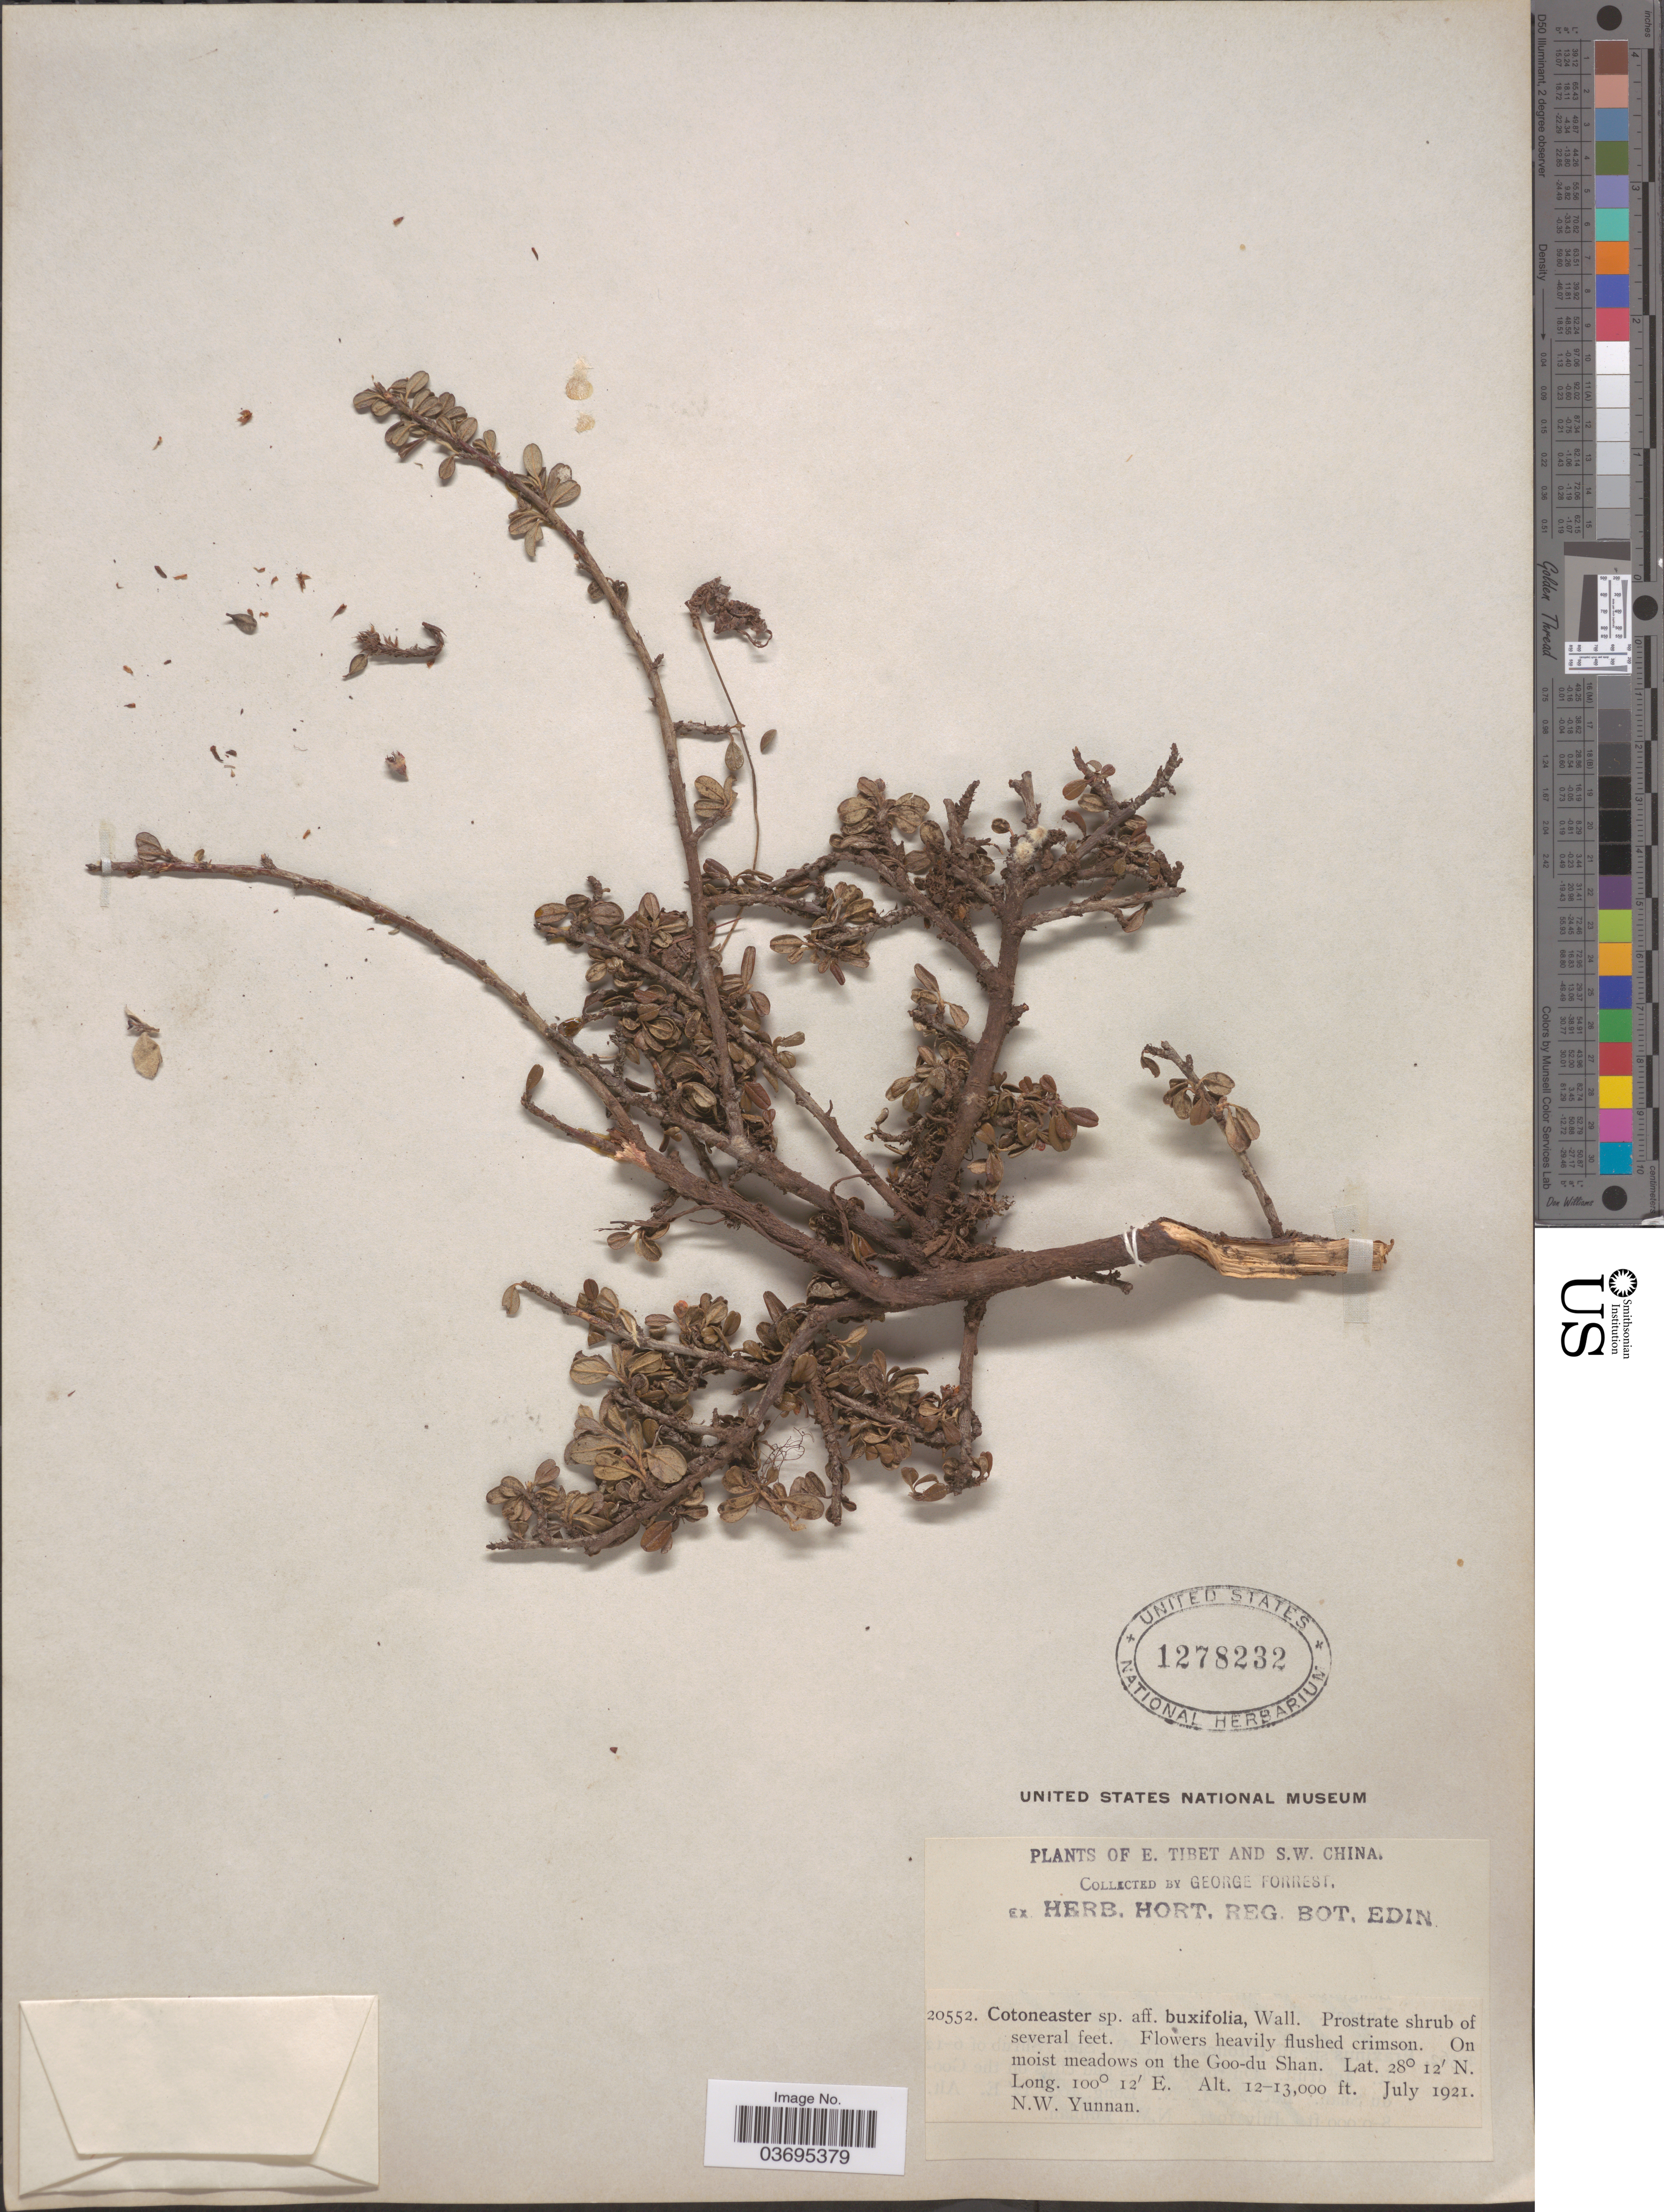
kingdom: Plantae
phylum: Tracheophyta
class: Magnoliopsida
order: Rosales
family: Rosaceae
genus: Cotoneaster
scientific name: Cotoneaster buxifolius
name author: Wall. ex Lindl.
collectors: G. Forrest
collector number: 20552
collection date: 1921-07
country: China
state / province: Yunnan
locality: On moist meadows on the Goo-du Shan. N.W. Yunnan.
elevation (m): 3658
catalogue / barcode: US 1278232